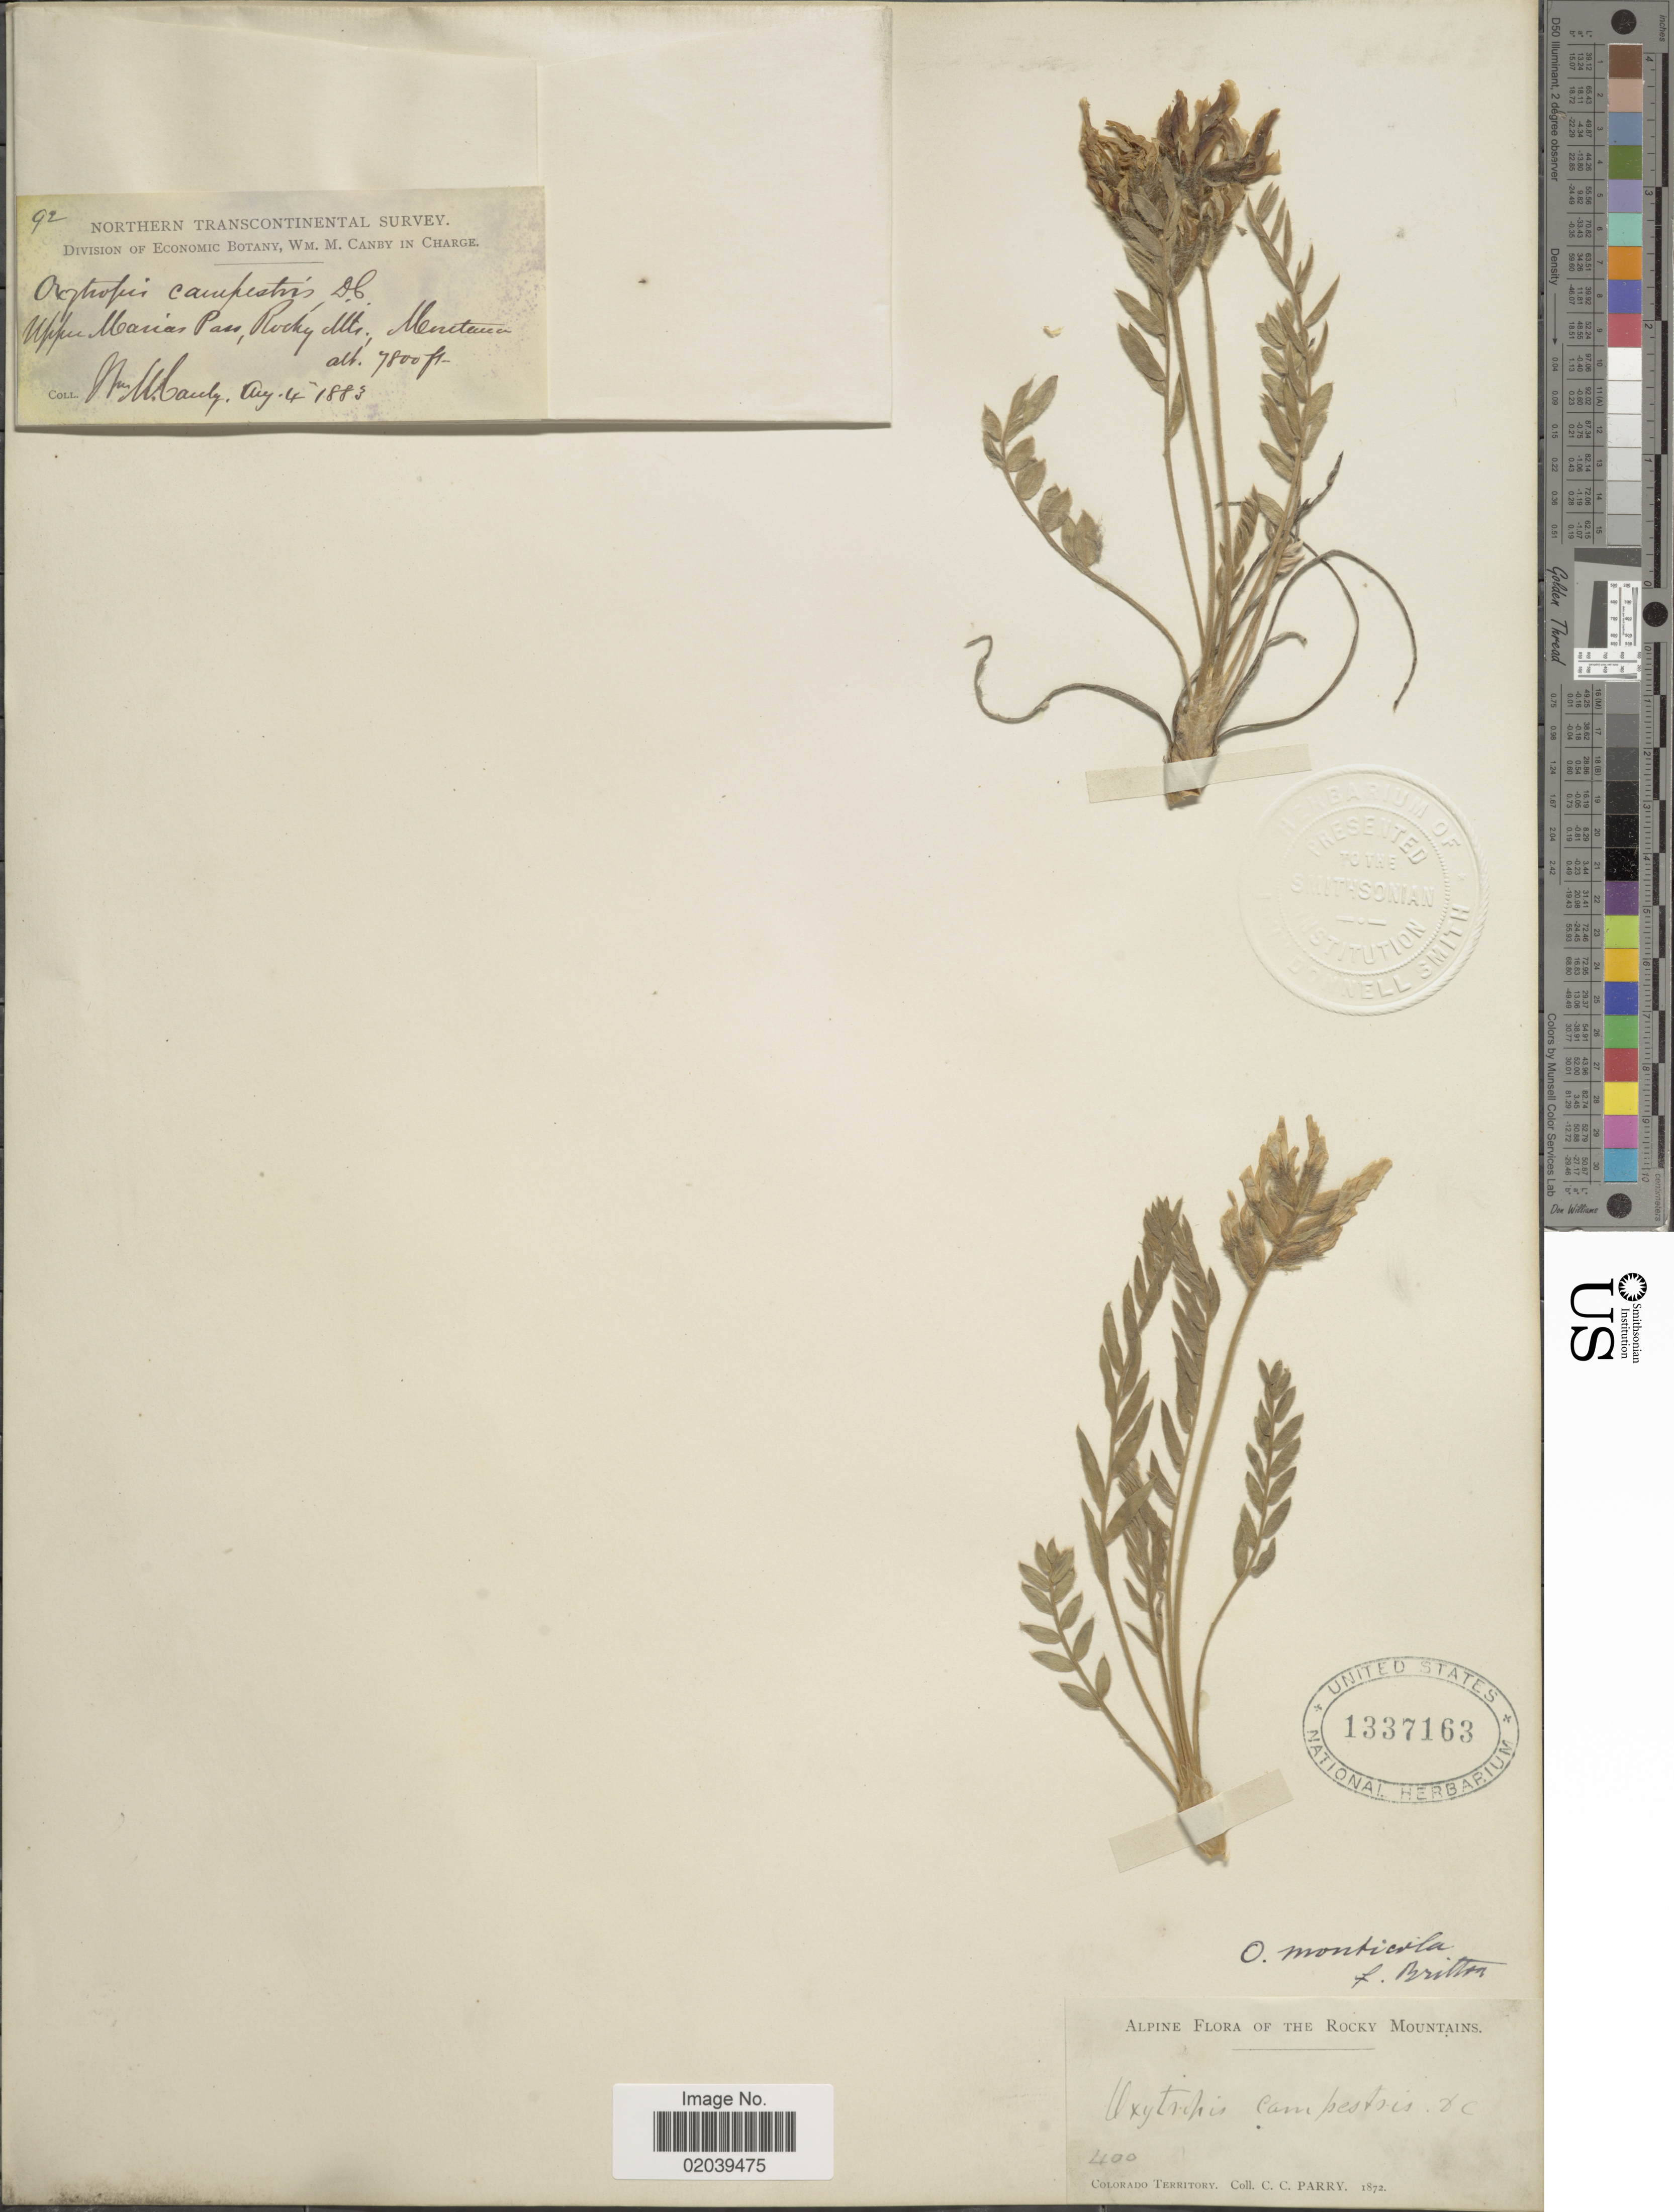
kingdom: Plantae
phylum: Tracheophyta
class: Magnoliopsida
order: Fabales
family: Fabaceae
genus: Oxytropis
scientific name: Oxytropis campestris var. gracilis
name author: (A. Nelson) Barneby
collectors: C. C. Parry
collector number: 400?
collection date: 1872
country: United States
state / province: Colorado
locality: Alpine, the Rocky Mountains. Colorado Territory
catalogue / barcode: US 1337163-2